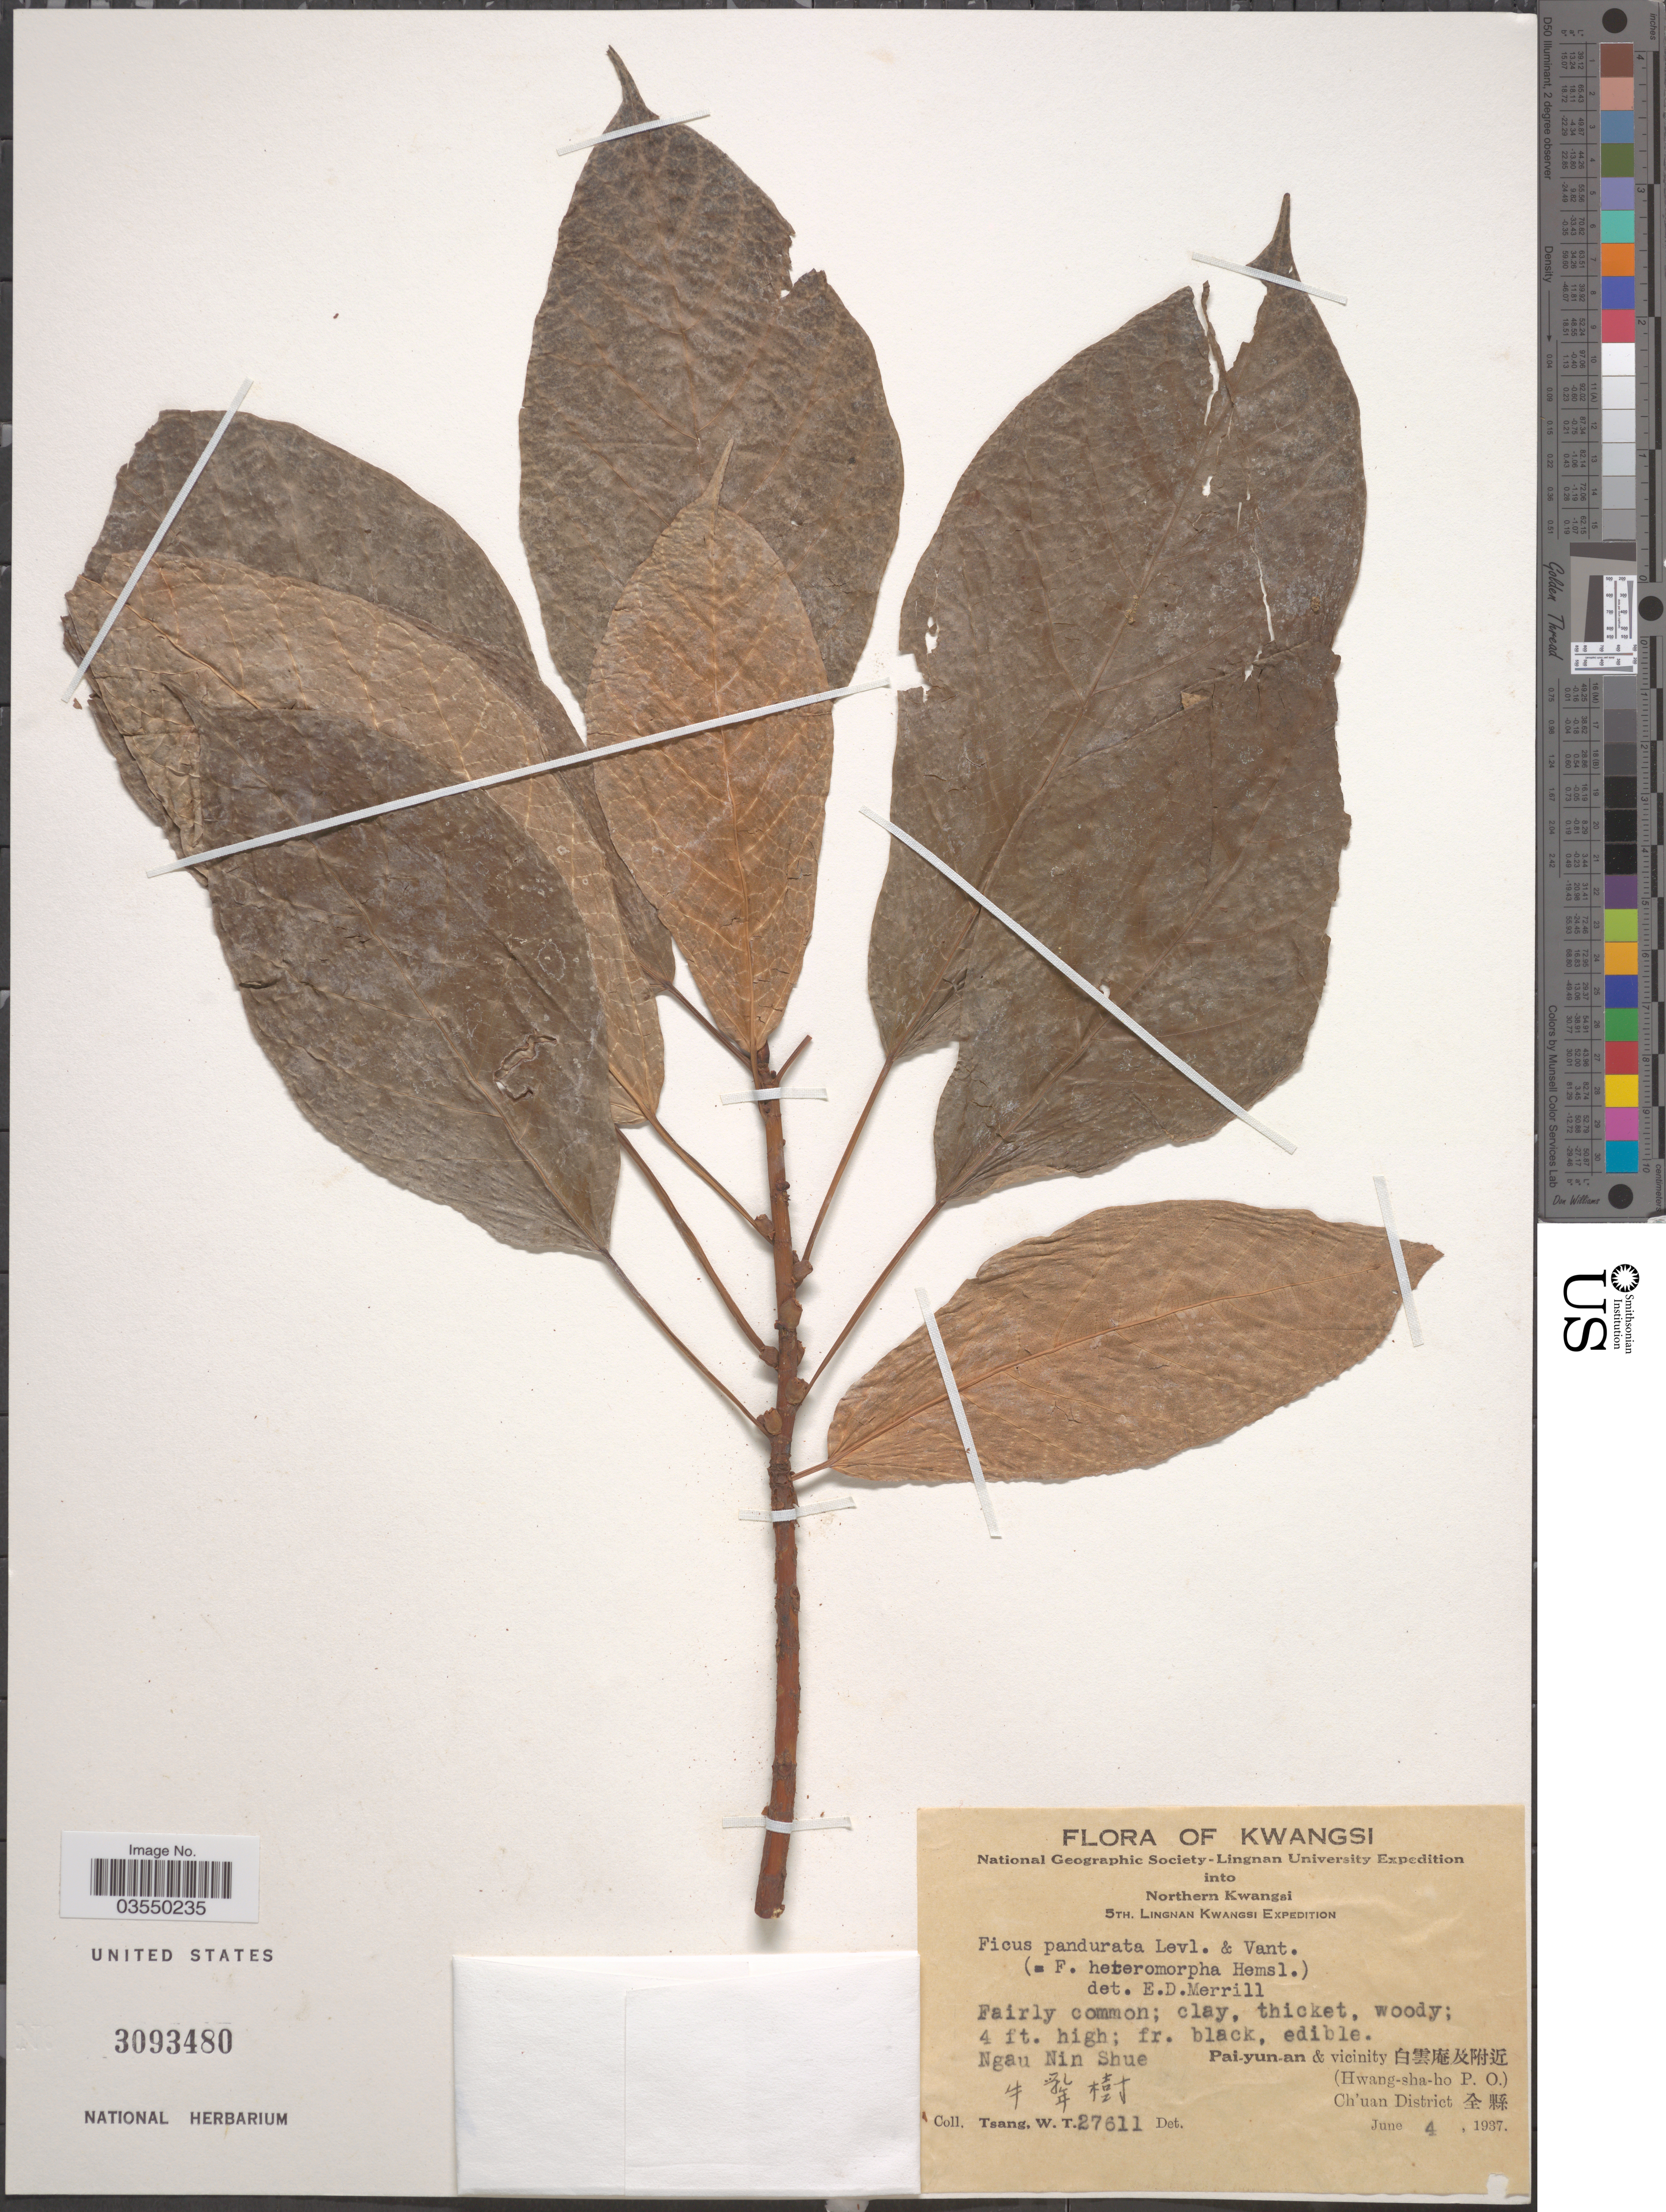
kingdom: Plantae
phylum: Tracheophyta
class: Magnoliopsida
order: Rosales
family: Moraceae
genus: Ficus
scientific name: Ficus heteromorpha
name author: Hemsl.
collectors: W. T. Tsang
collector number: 27611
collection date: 1937-06-04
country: China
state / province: Guangxi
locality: Kwangsi. Northern Kwangsi. Ngau Nin Shue X. Pai-yun-an & vicinity X. (Hwang-sha-ho P. O.) Ch'uan District X.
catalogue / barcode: US 3093480